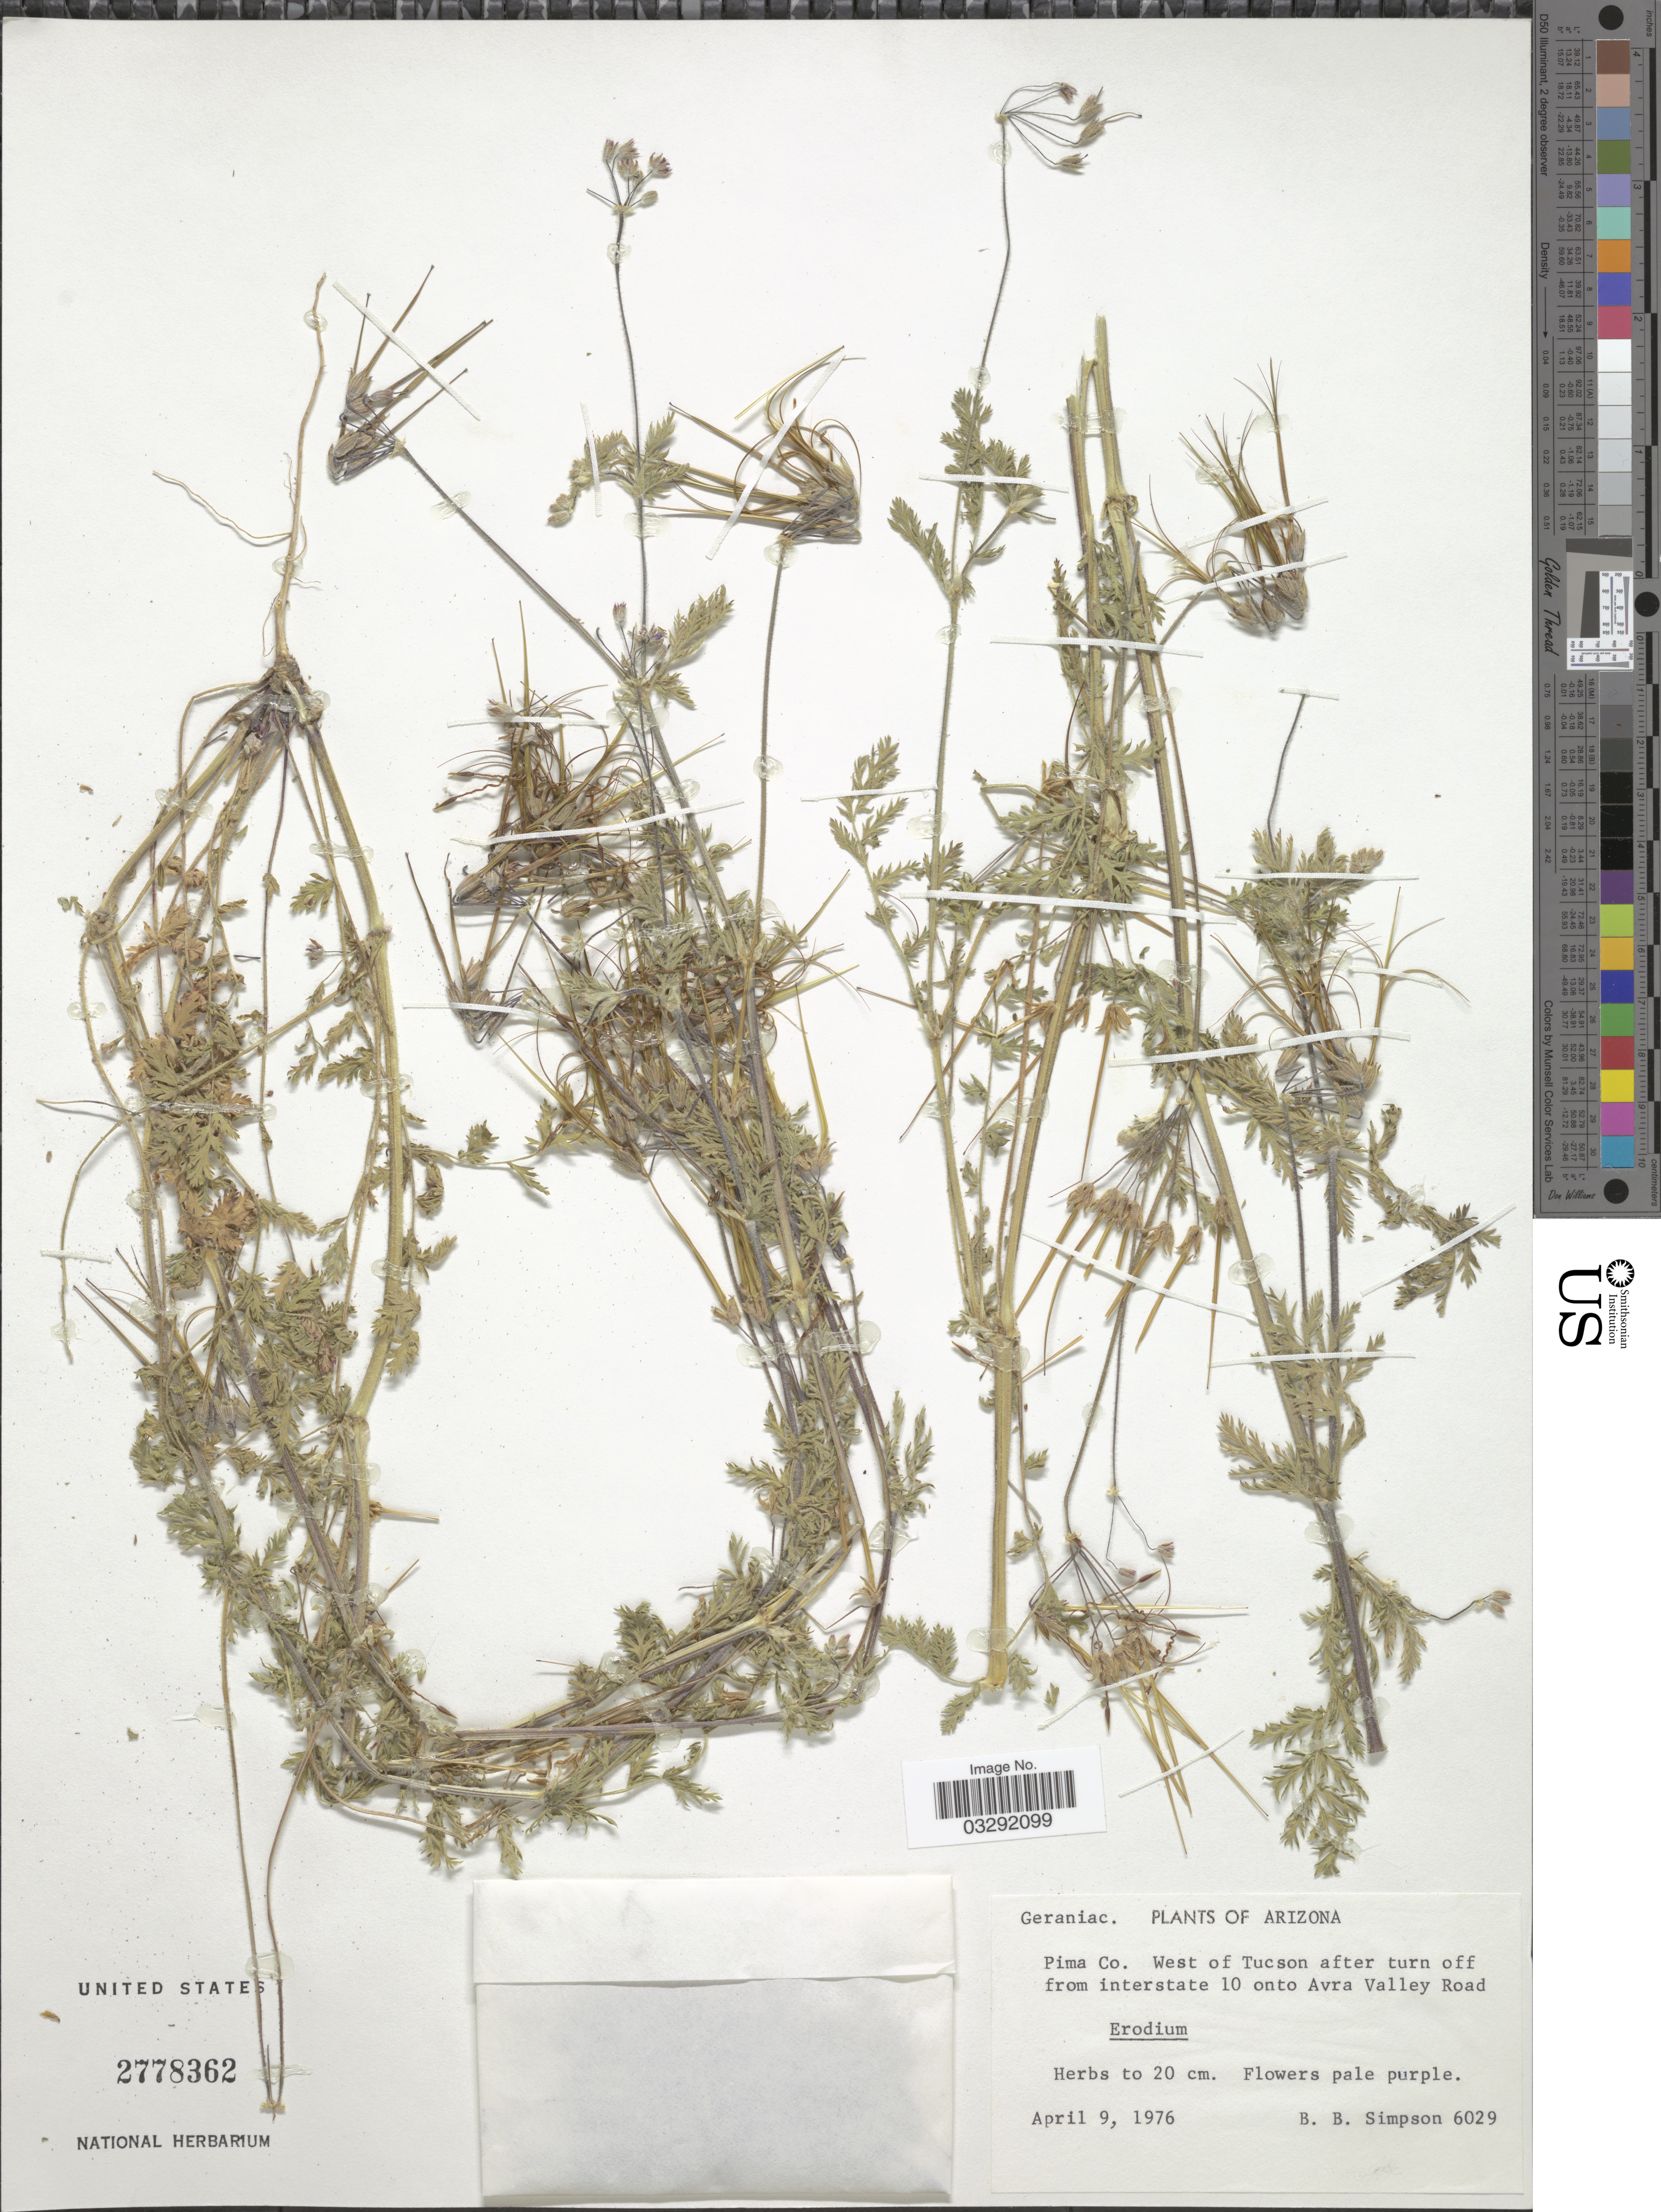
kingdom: Plantae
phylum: Tracheophyta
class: Magnoliopsida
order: Geraniales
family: Geraniaceae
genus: Erodium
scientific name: Erodium sp.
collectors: B. Simpson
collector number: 6029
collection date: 1976-04-09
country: United States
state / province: Arizona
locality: Pima Co. West of Tucson after turn off from interstate 10 onto Avra Valley Road.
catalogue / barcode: US 2778362